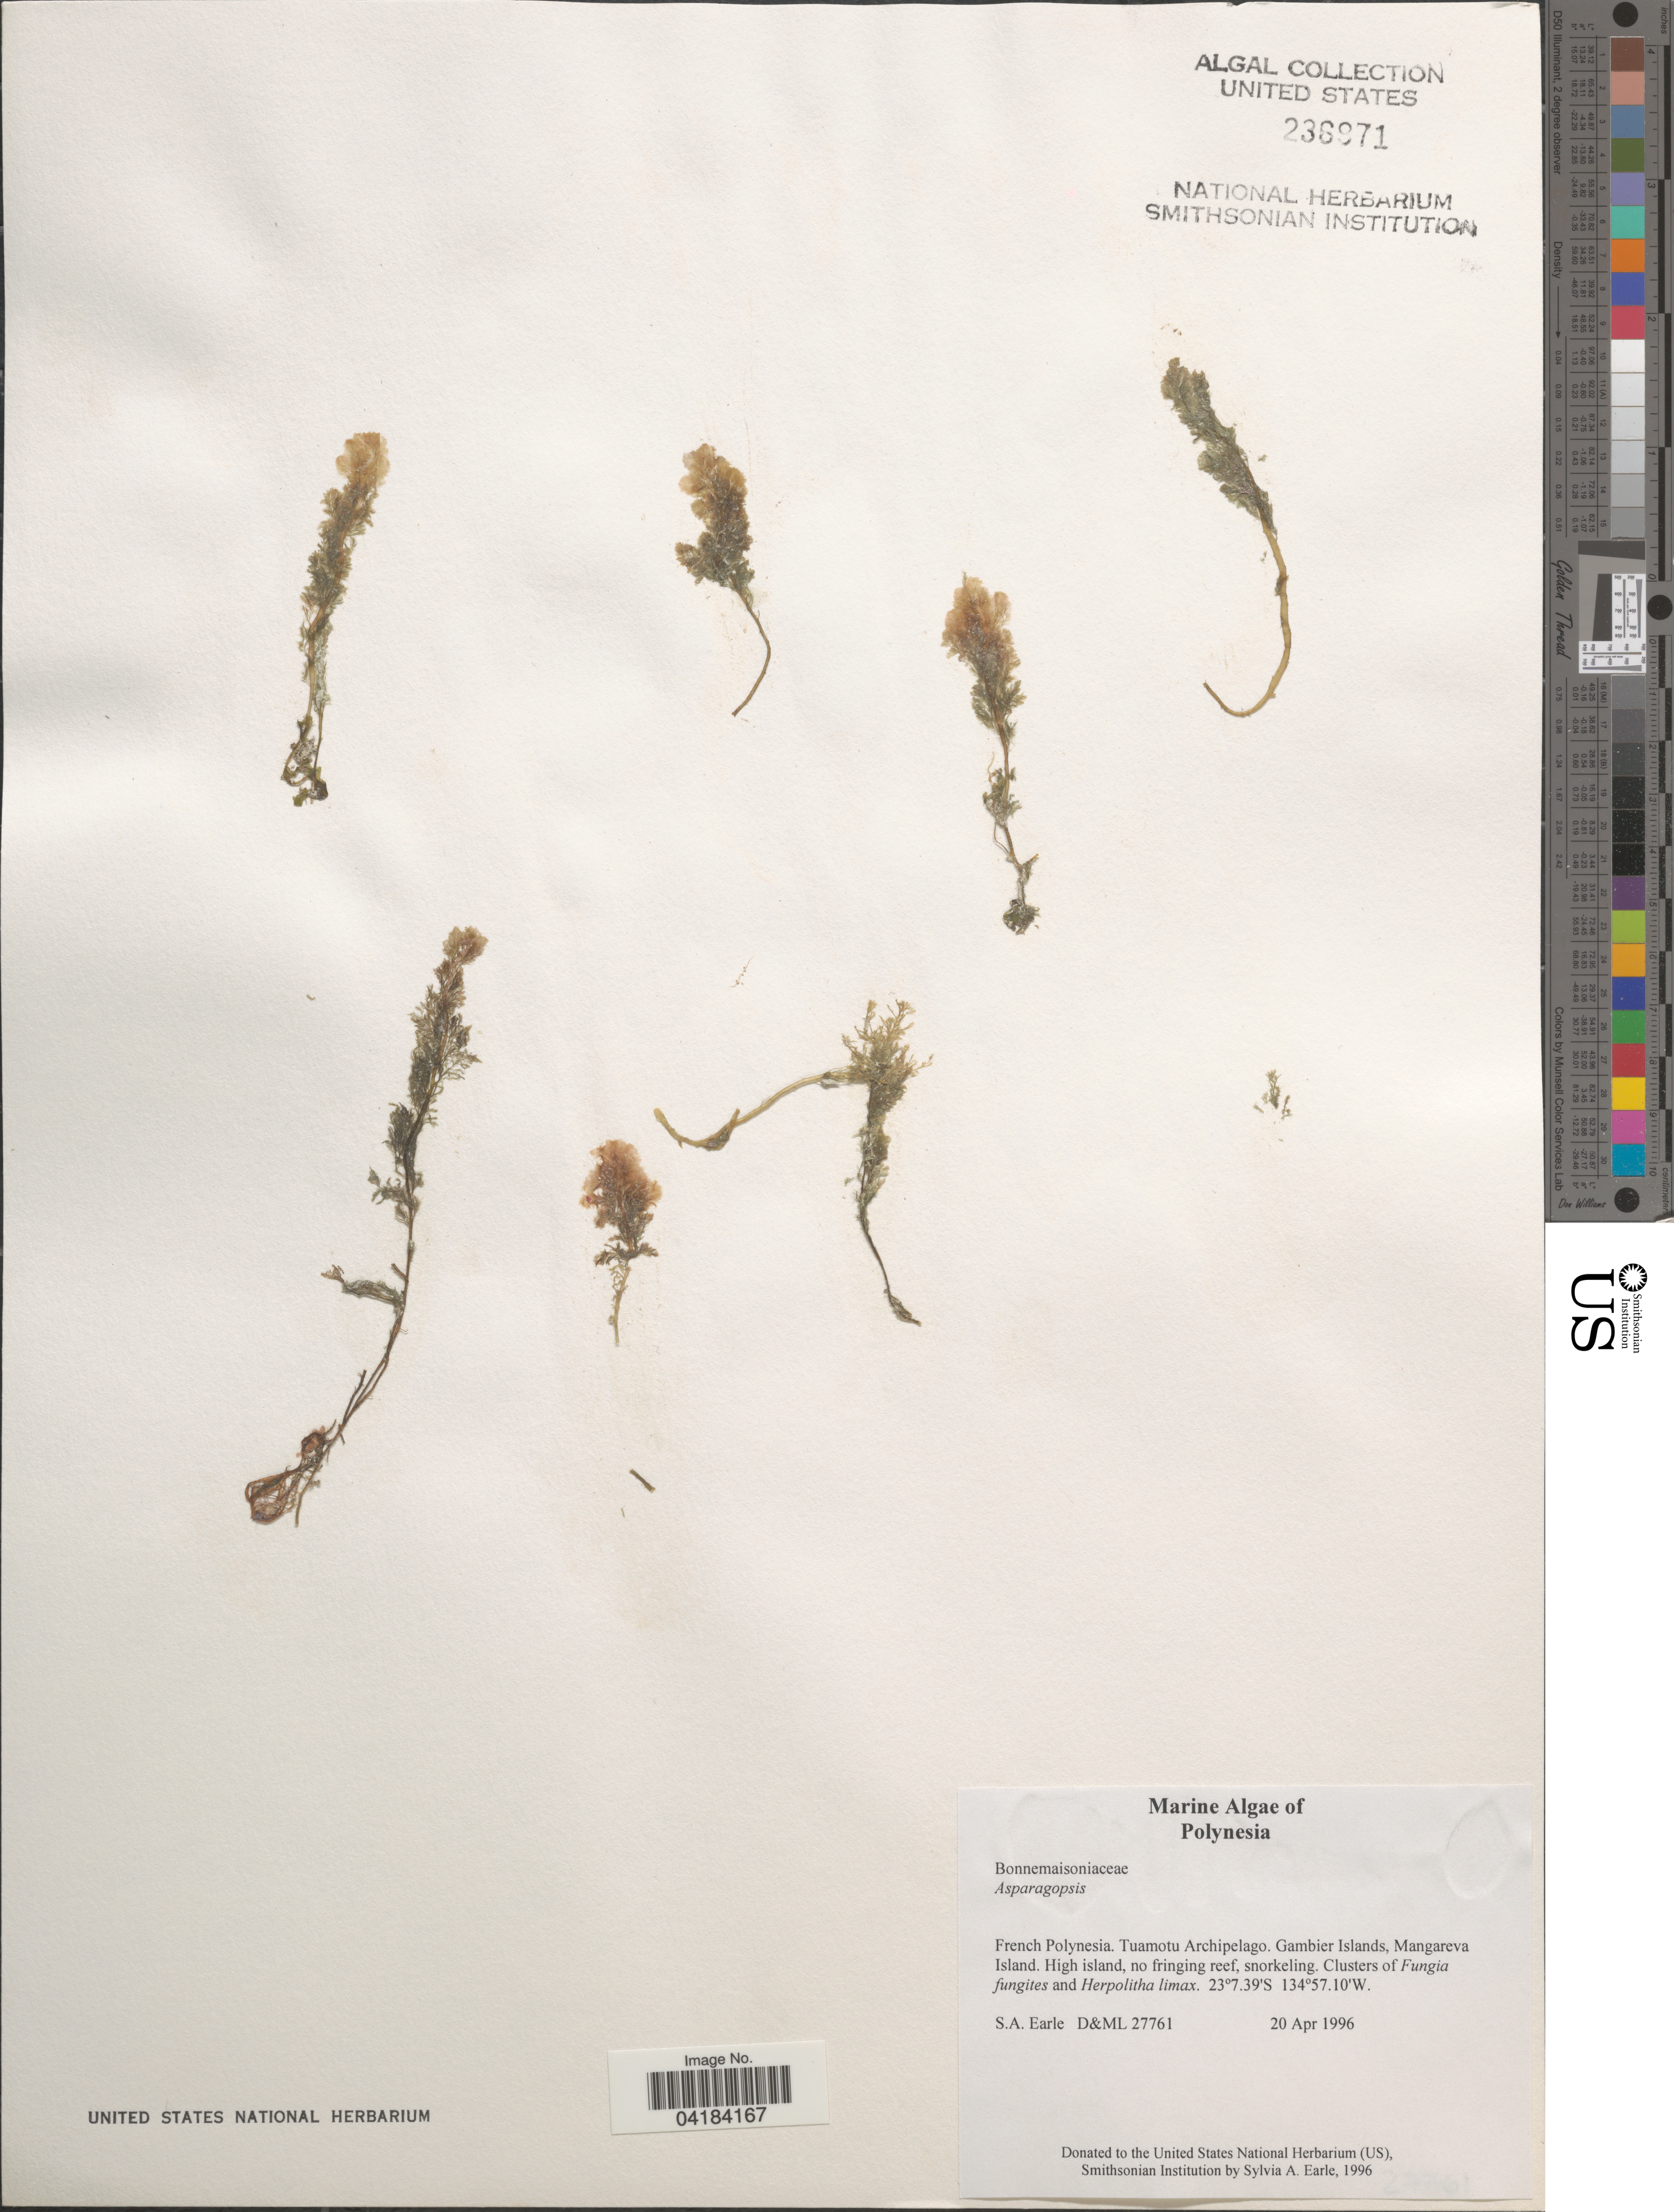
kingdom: Plantae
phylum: Rhodophyta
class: Florideophyceae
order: Bonnemaisoniales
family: Bonnemaisoniaceae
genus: Asparagopsis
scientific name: Asparagopsis sp.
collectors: S. A. Earle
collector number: D&ML27761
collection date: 1996-04-20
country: French Polynesia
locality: Polynesia. Tuamotu Archipelago. Gambier Islands, Mangareva Island. High island.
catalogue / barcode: US 236971